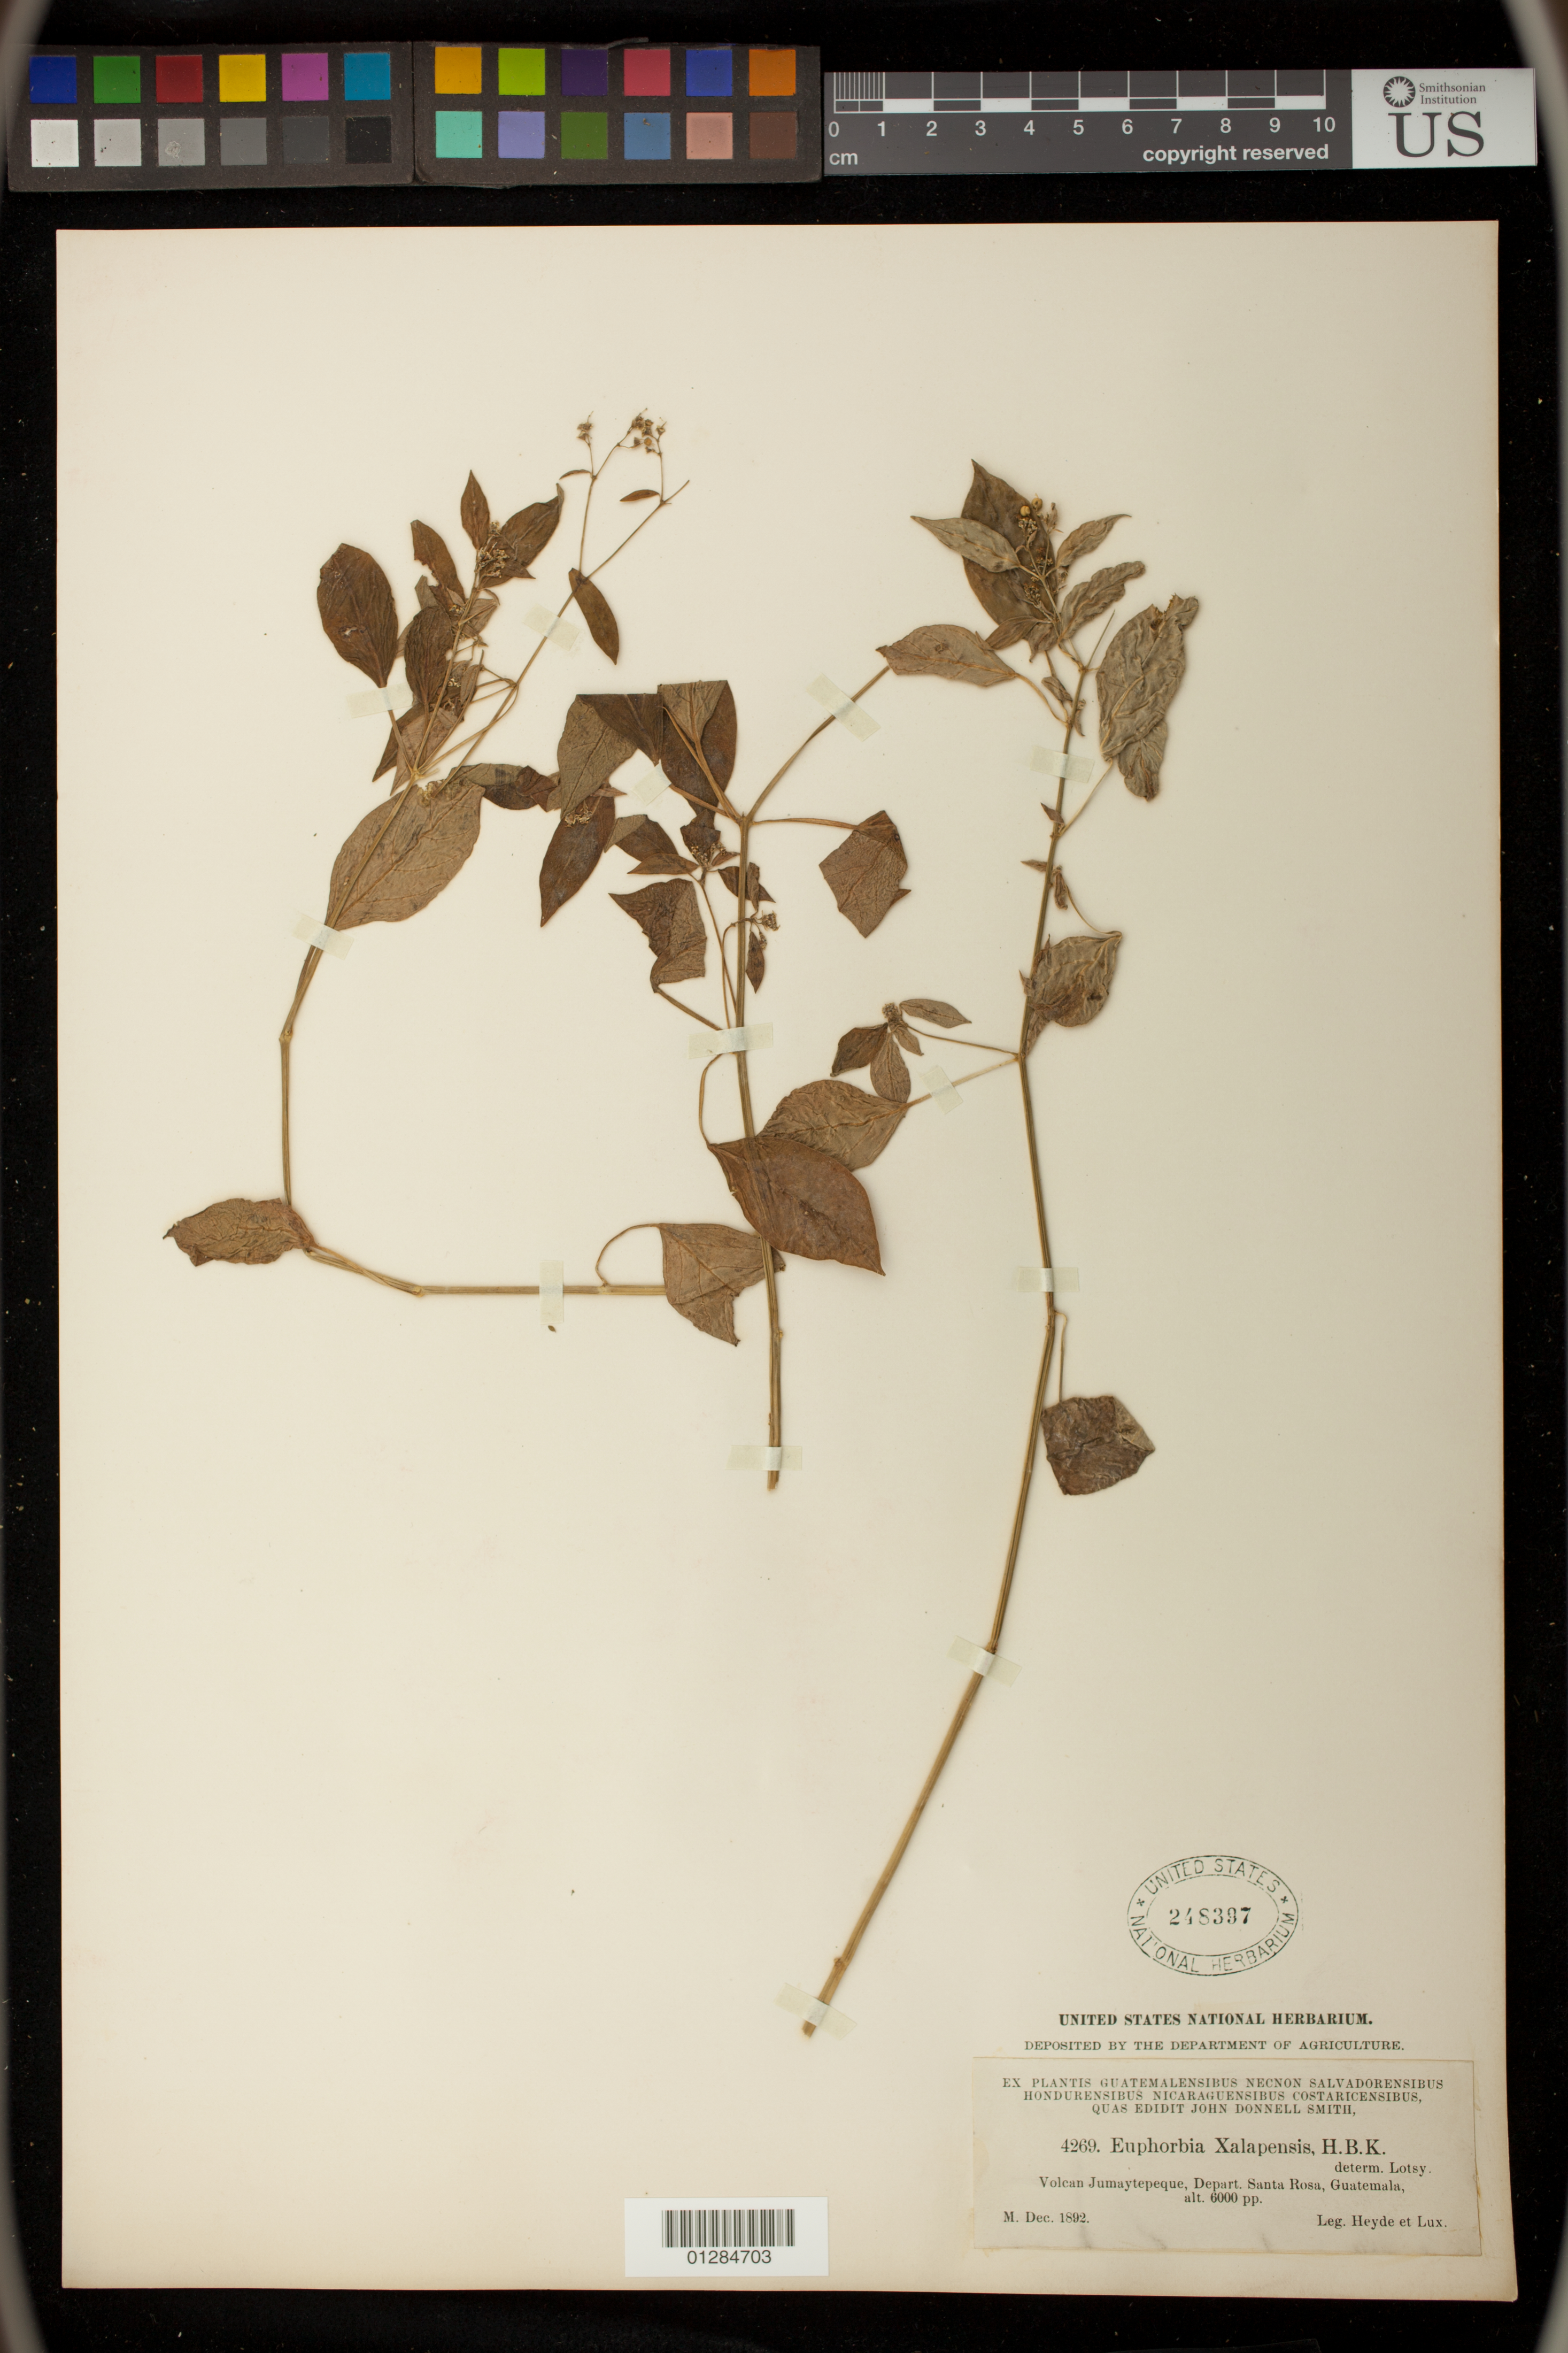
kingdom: Plantae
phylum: Tracheophyta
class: Magnoliopsida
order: Malpighiales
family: Euphorbiaceae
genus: Euphorbia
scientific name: Euphorbia xalapensis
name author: Kunth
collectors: H. Lux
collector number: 4269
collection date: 1892-12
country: Guatemala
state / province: Santa Rosa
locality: Volcan Jumaytepeque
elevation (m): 6000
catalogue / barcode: US 248397